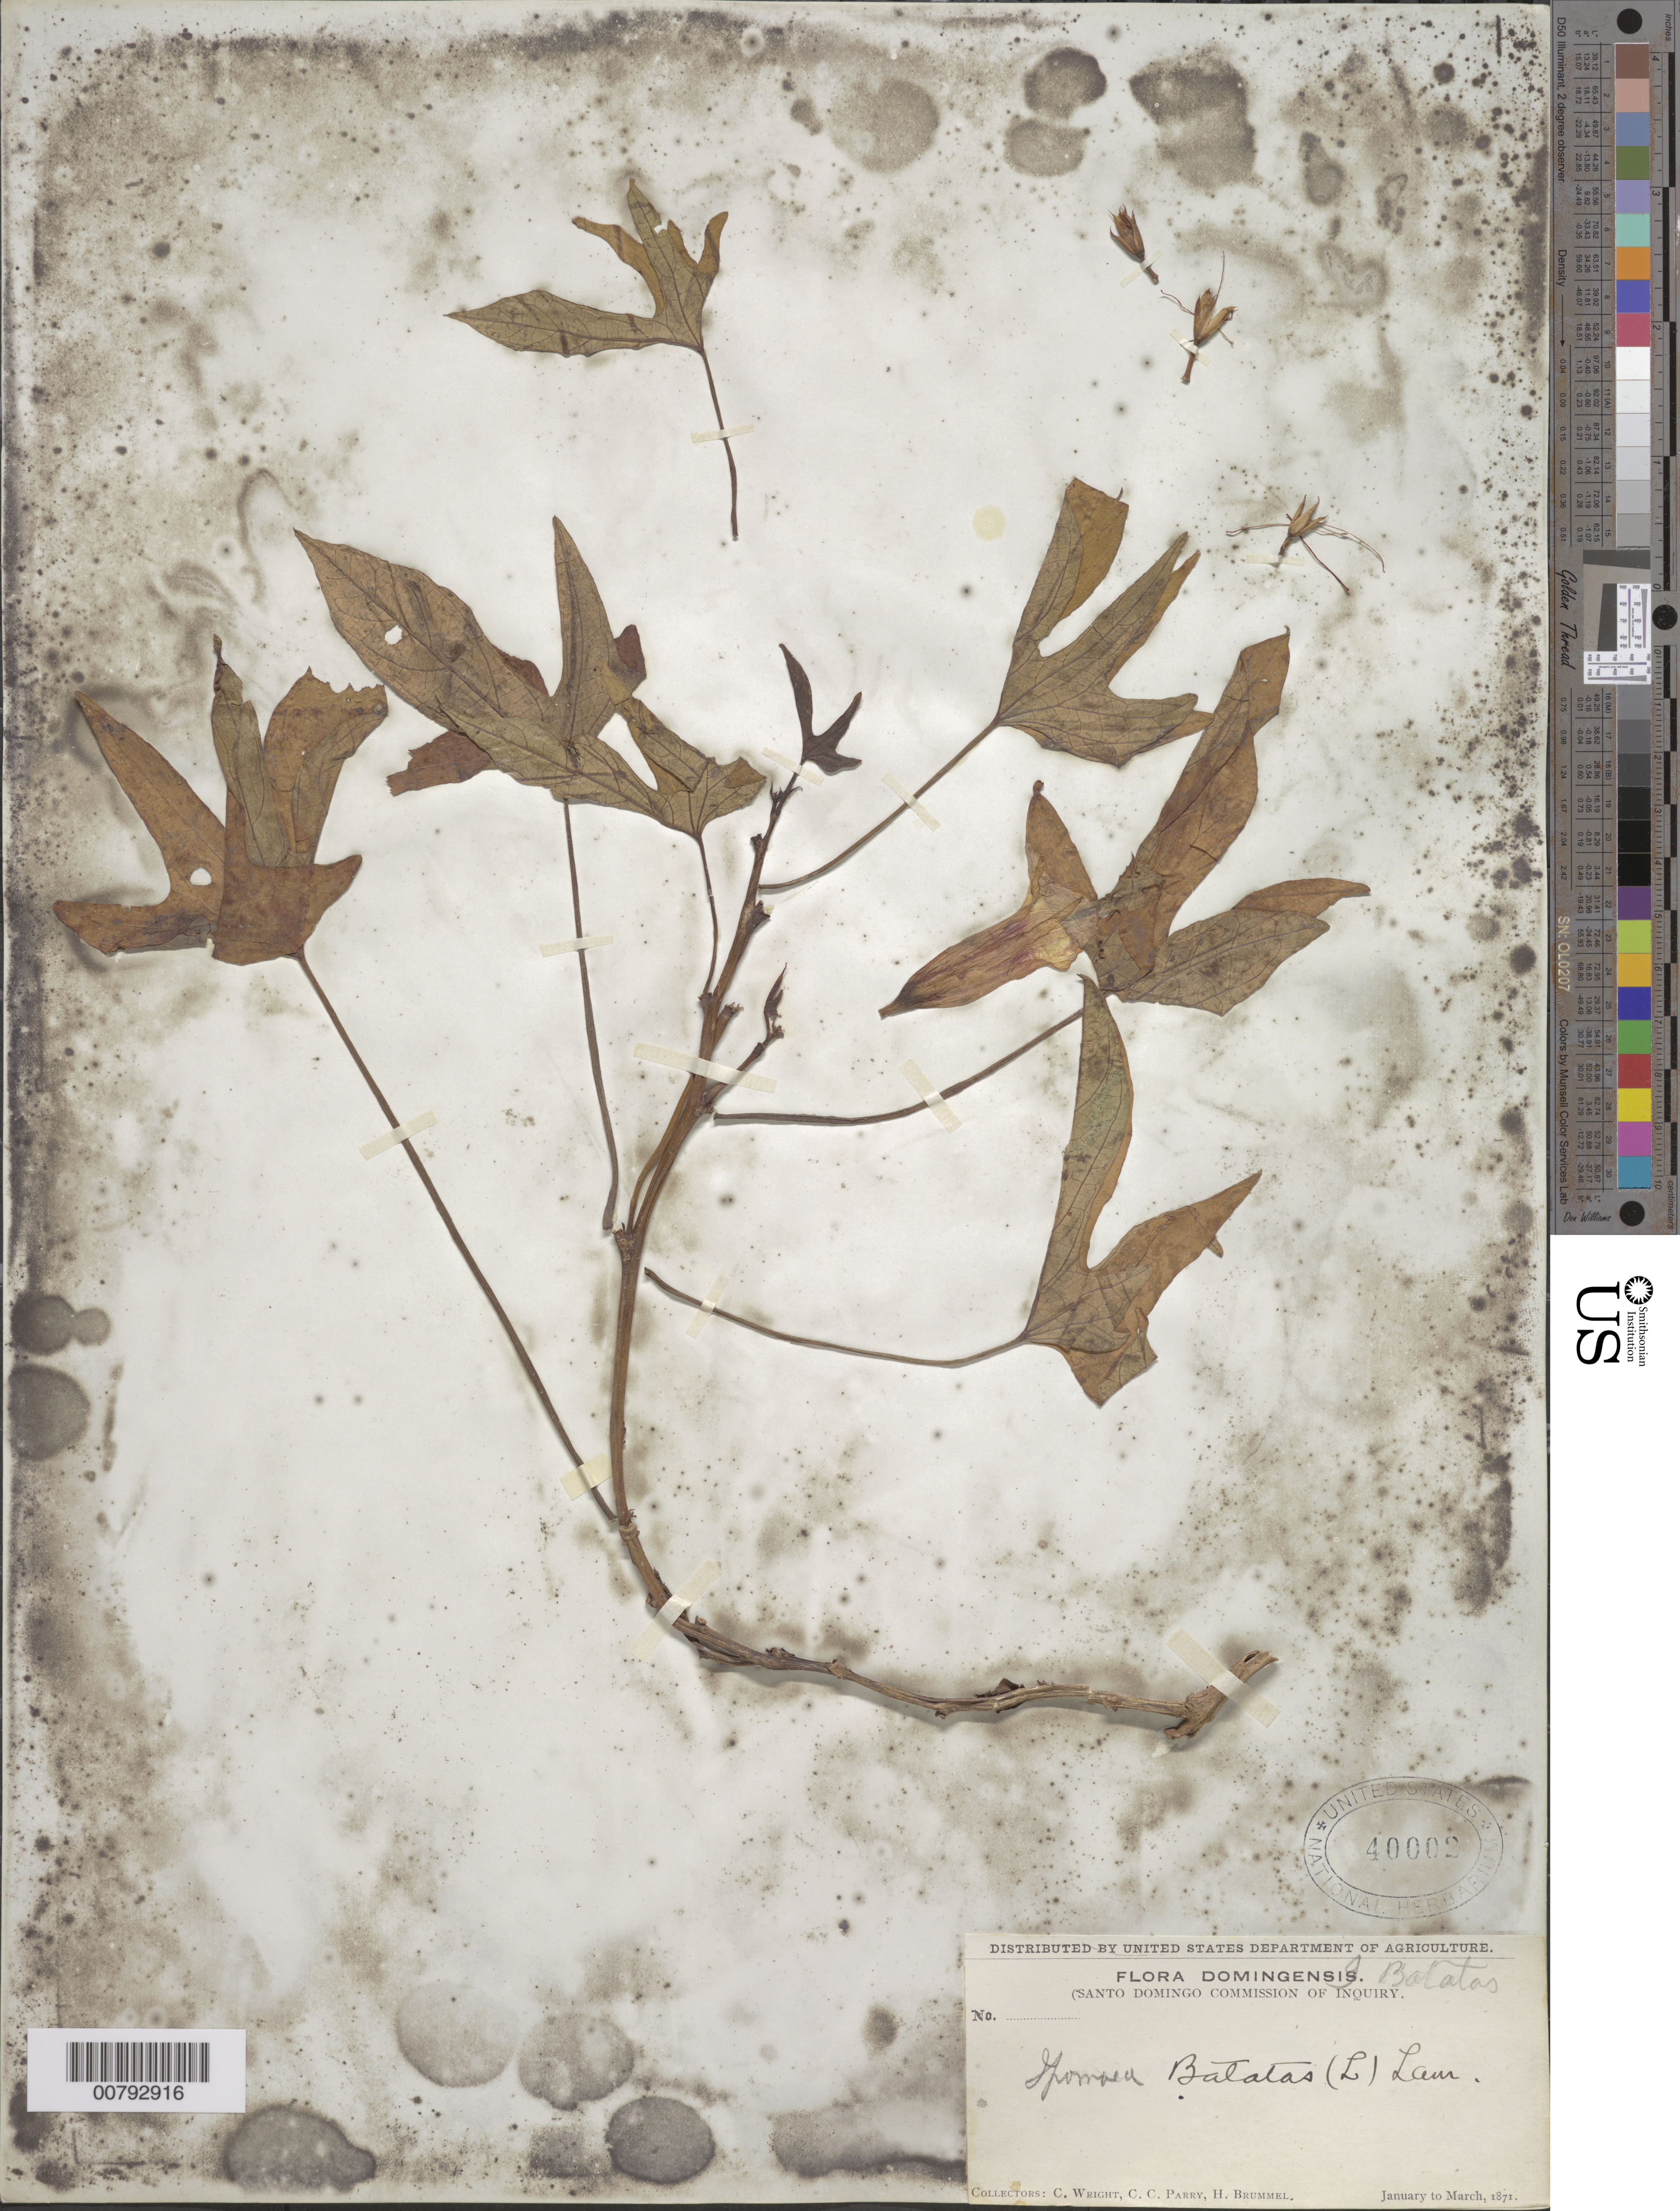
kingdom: Plantae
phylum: Tracheophyta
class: Magnoliopsida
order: Solanales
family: Convolvulaceae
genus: Ipomoea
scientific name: Ipomoea batatas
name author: (L.) Lam.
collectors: C. Wright, C. C. Parry & H. Brummel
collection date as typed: Jan 1871 to -- Mar 1871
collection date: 1871-01/1871-03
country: Dominican Republic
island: Hispaniola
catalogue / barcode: US 40002